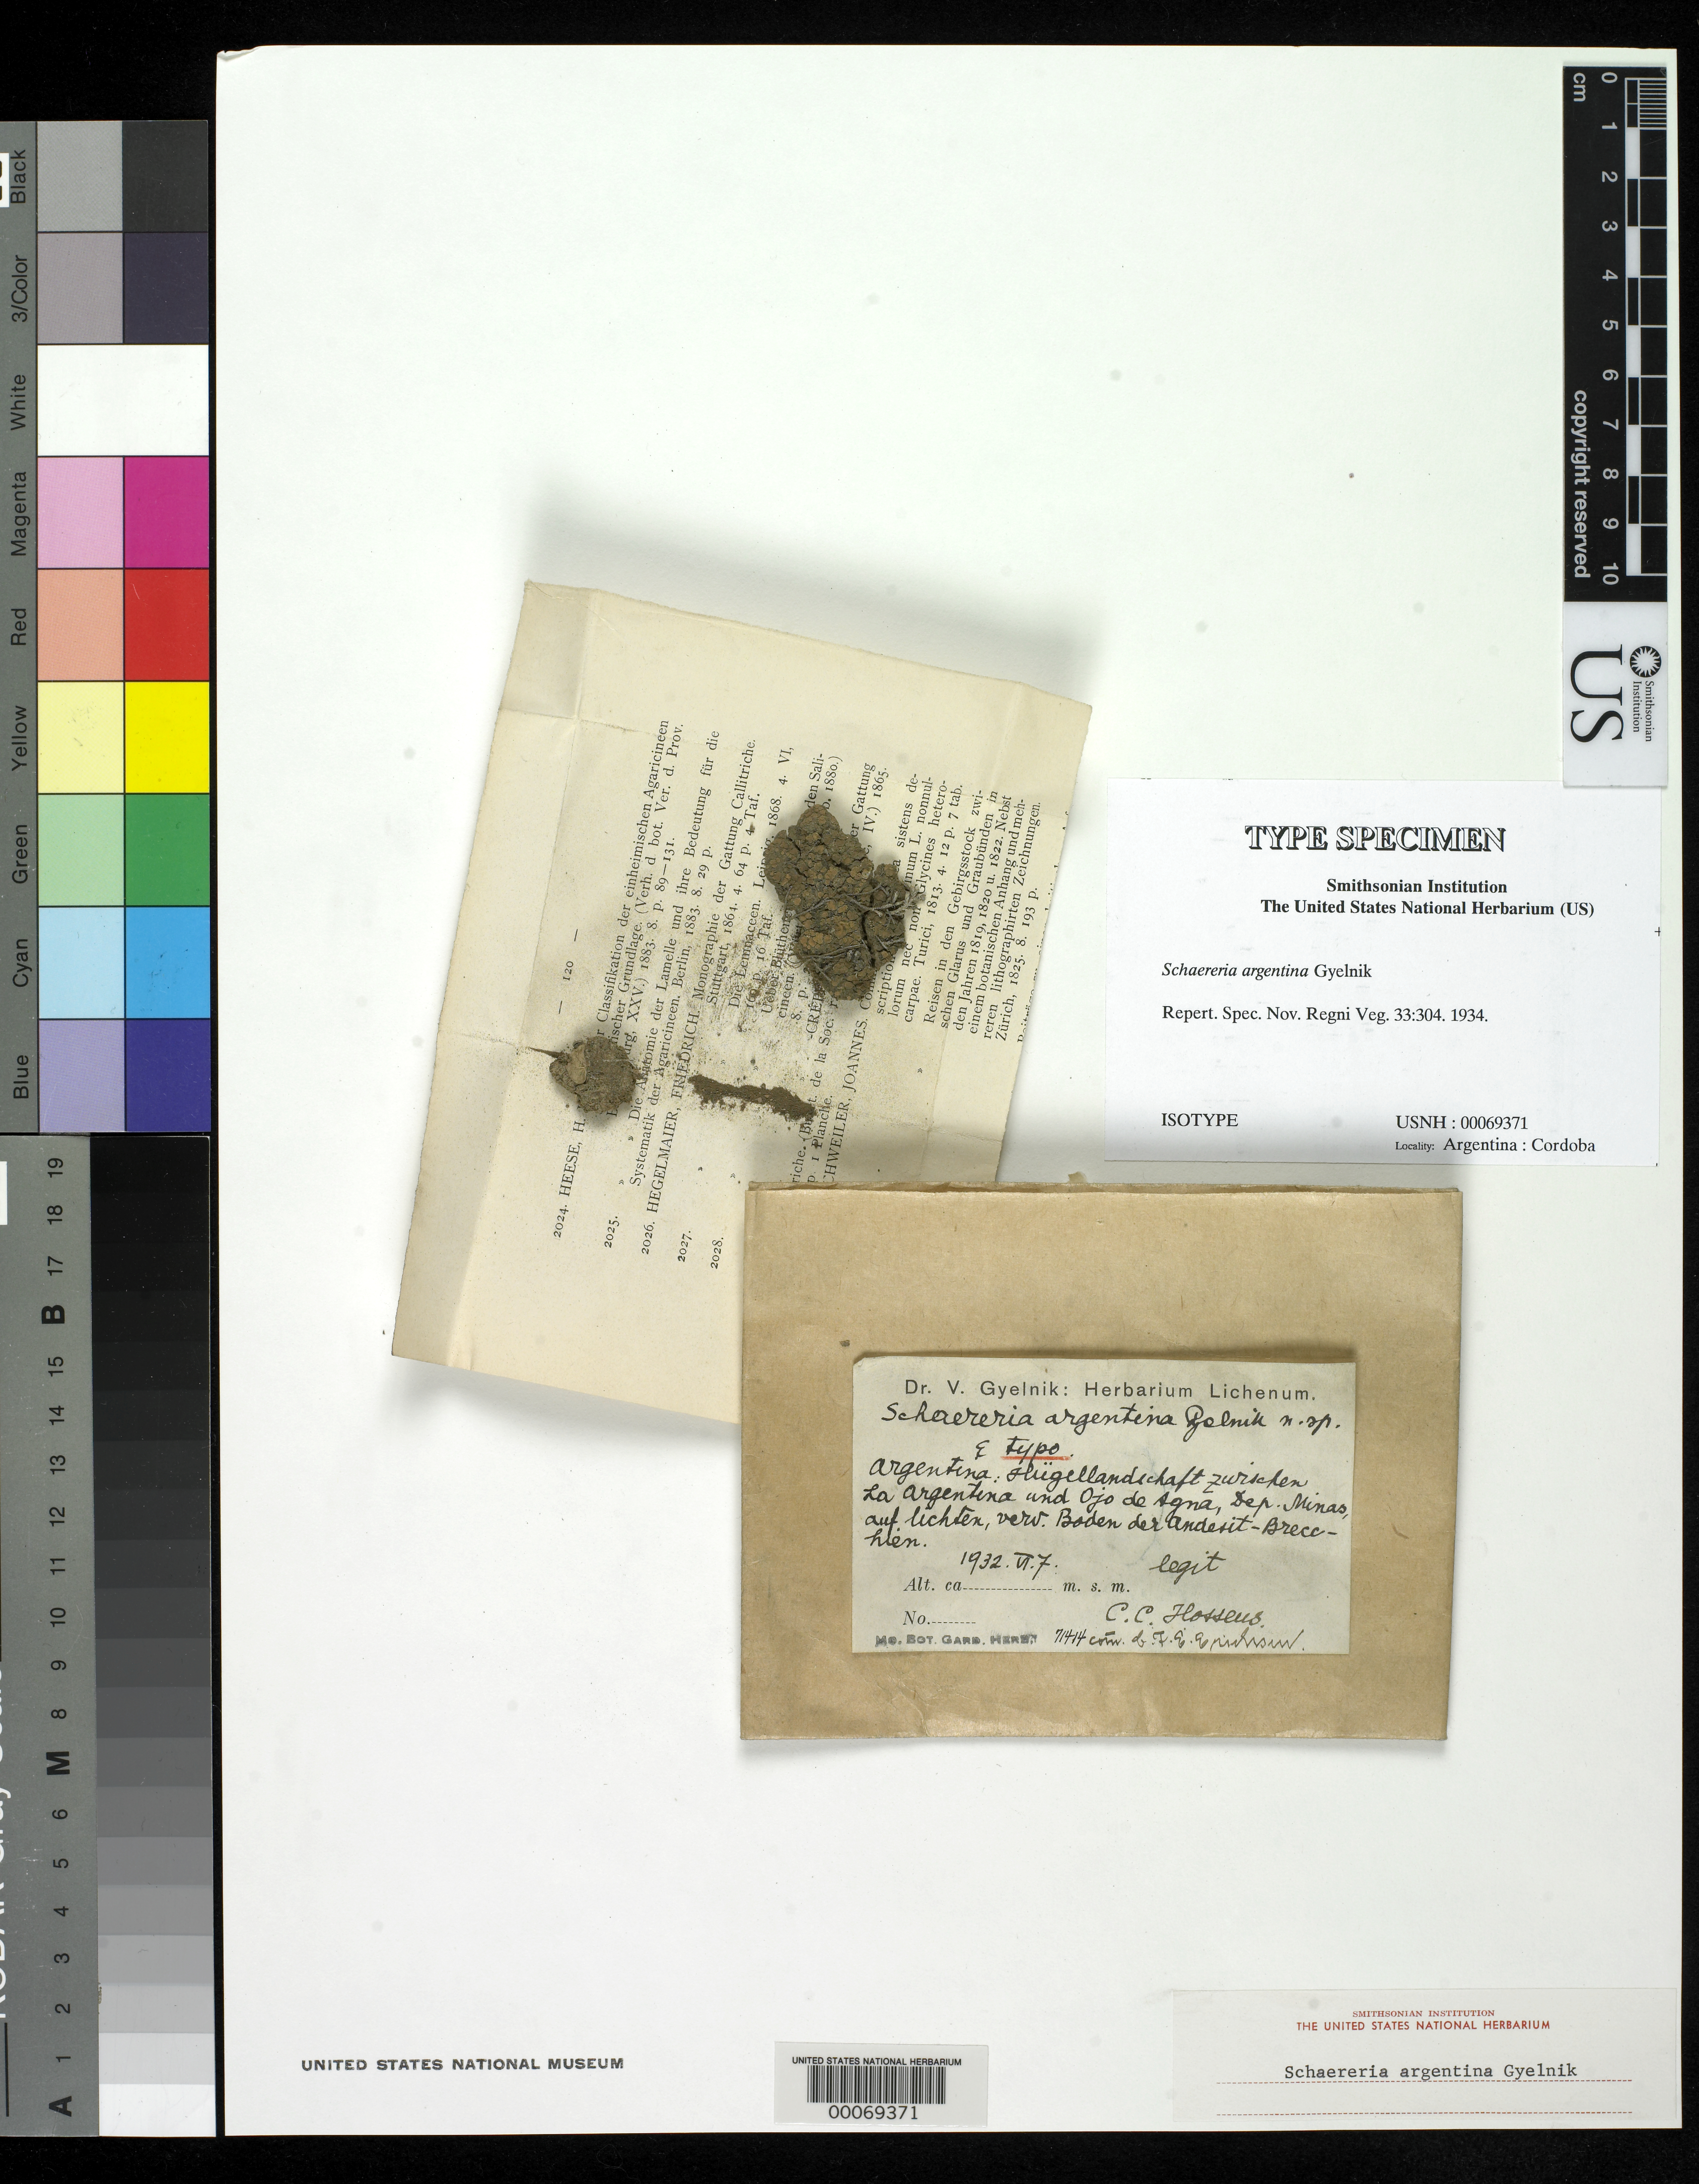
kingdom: Fungi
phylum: Ascomycota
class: Lecanoromycetes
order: Schaereriales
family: Schaereriaceae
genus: Schaereria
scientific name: Schaereria argentina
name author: Gyeln.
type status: Isotype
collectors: C. Hosseus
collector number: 486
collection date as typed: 07 Jun 1932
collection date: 1932-06-07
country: Argentina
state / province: Córdoba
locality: La Argentina und Ojo de Agna. [La Argentina & Ojo de Agna.]